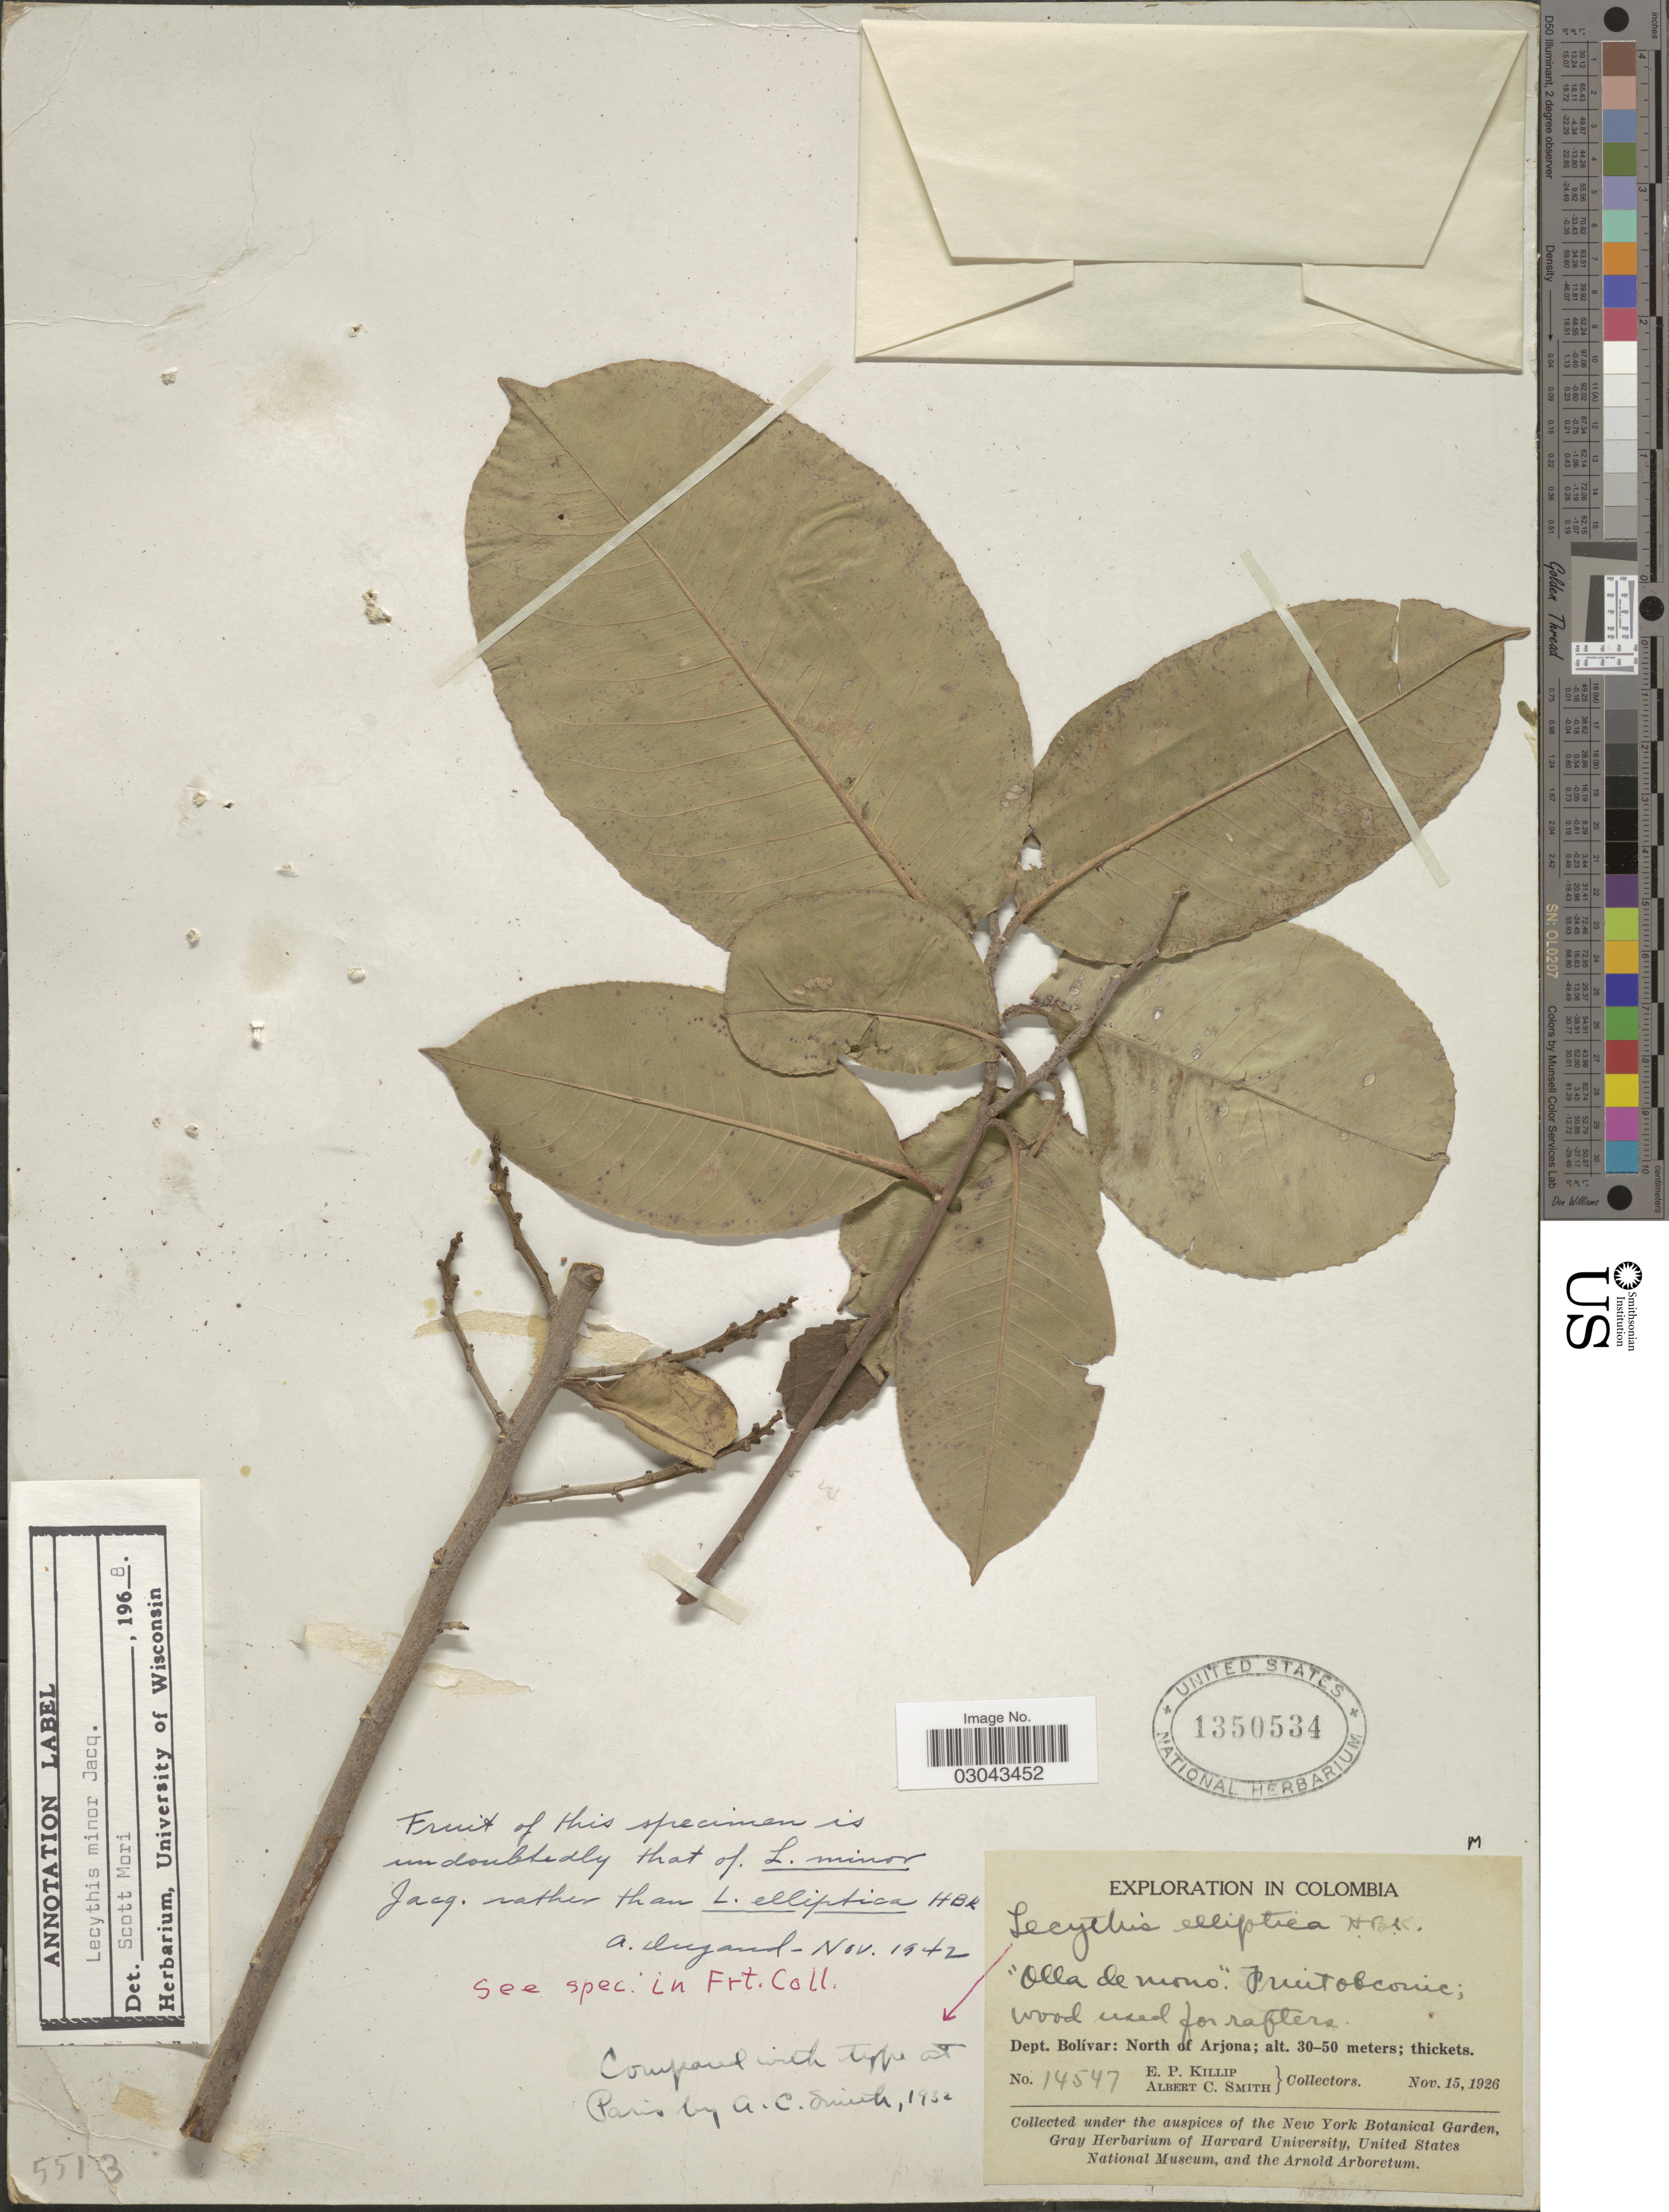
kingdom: Plantae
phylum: Tracheophyta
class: Magnoliopsida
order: Ericales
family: Lecythidaceae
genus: Lecythis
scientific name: Lecythis minor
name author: Jacq.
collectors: E. P. Killip & A. C. Smith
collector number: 14547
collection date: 1926-11-15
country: Colombia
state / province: Bolívar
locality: Dept. Bolívar: North of Arjona.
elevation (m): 30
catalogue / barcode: US 1350534